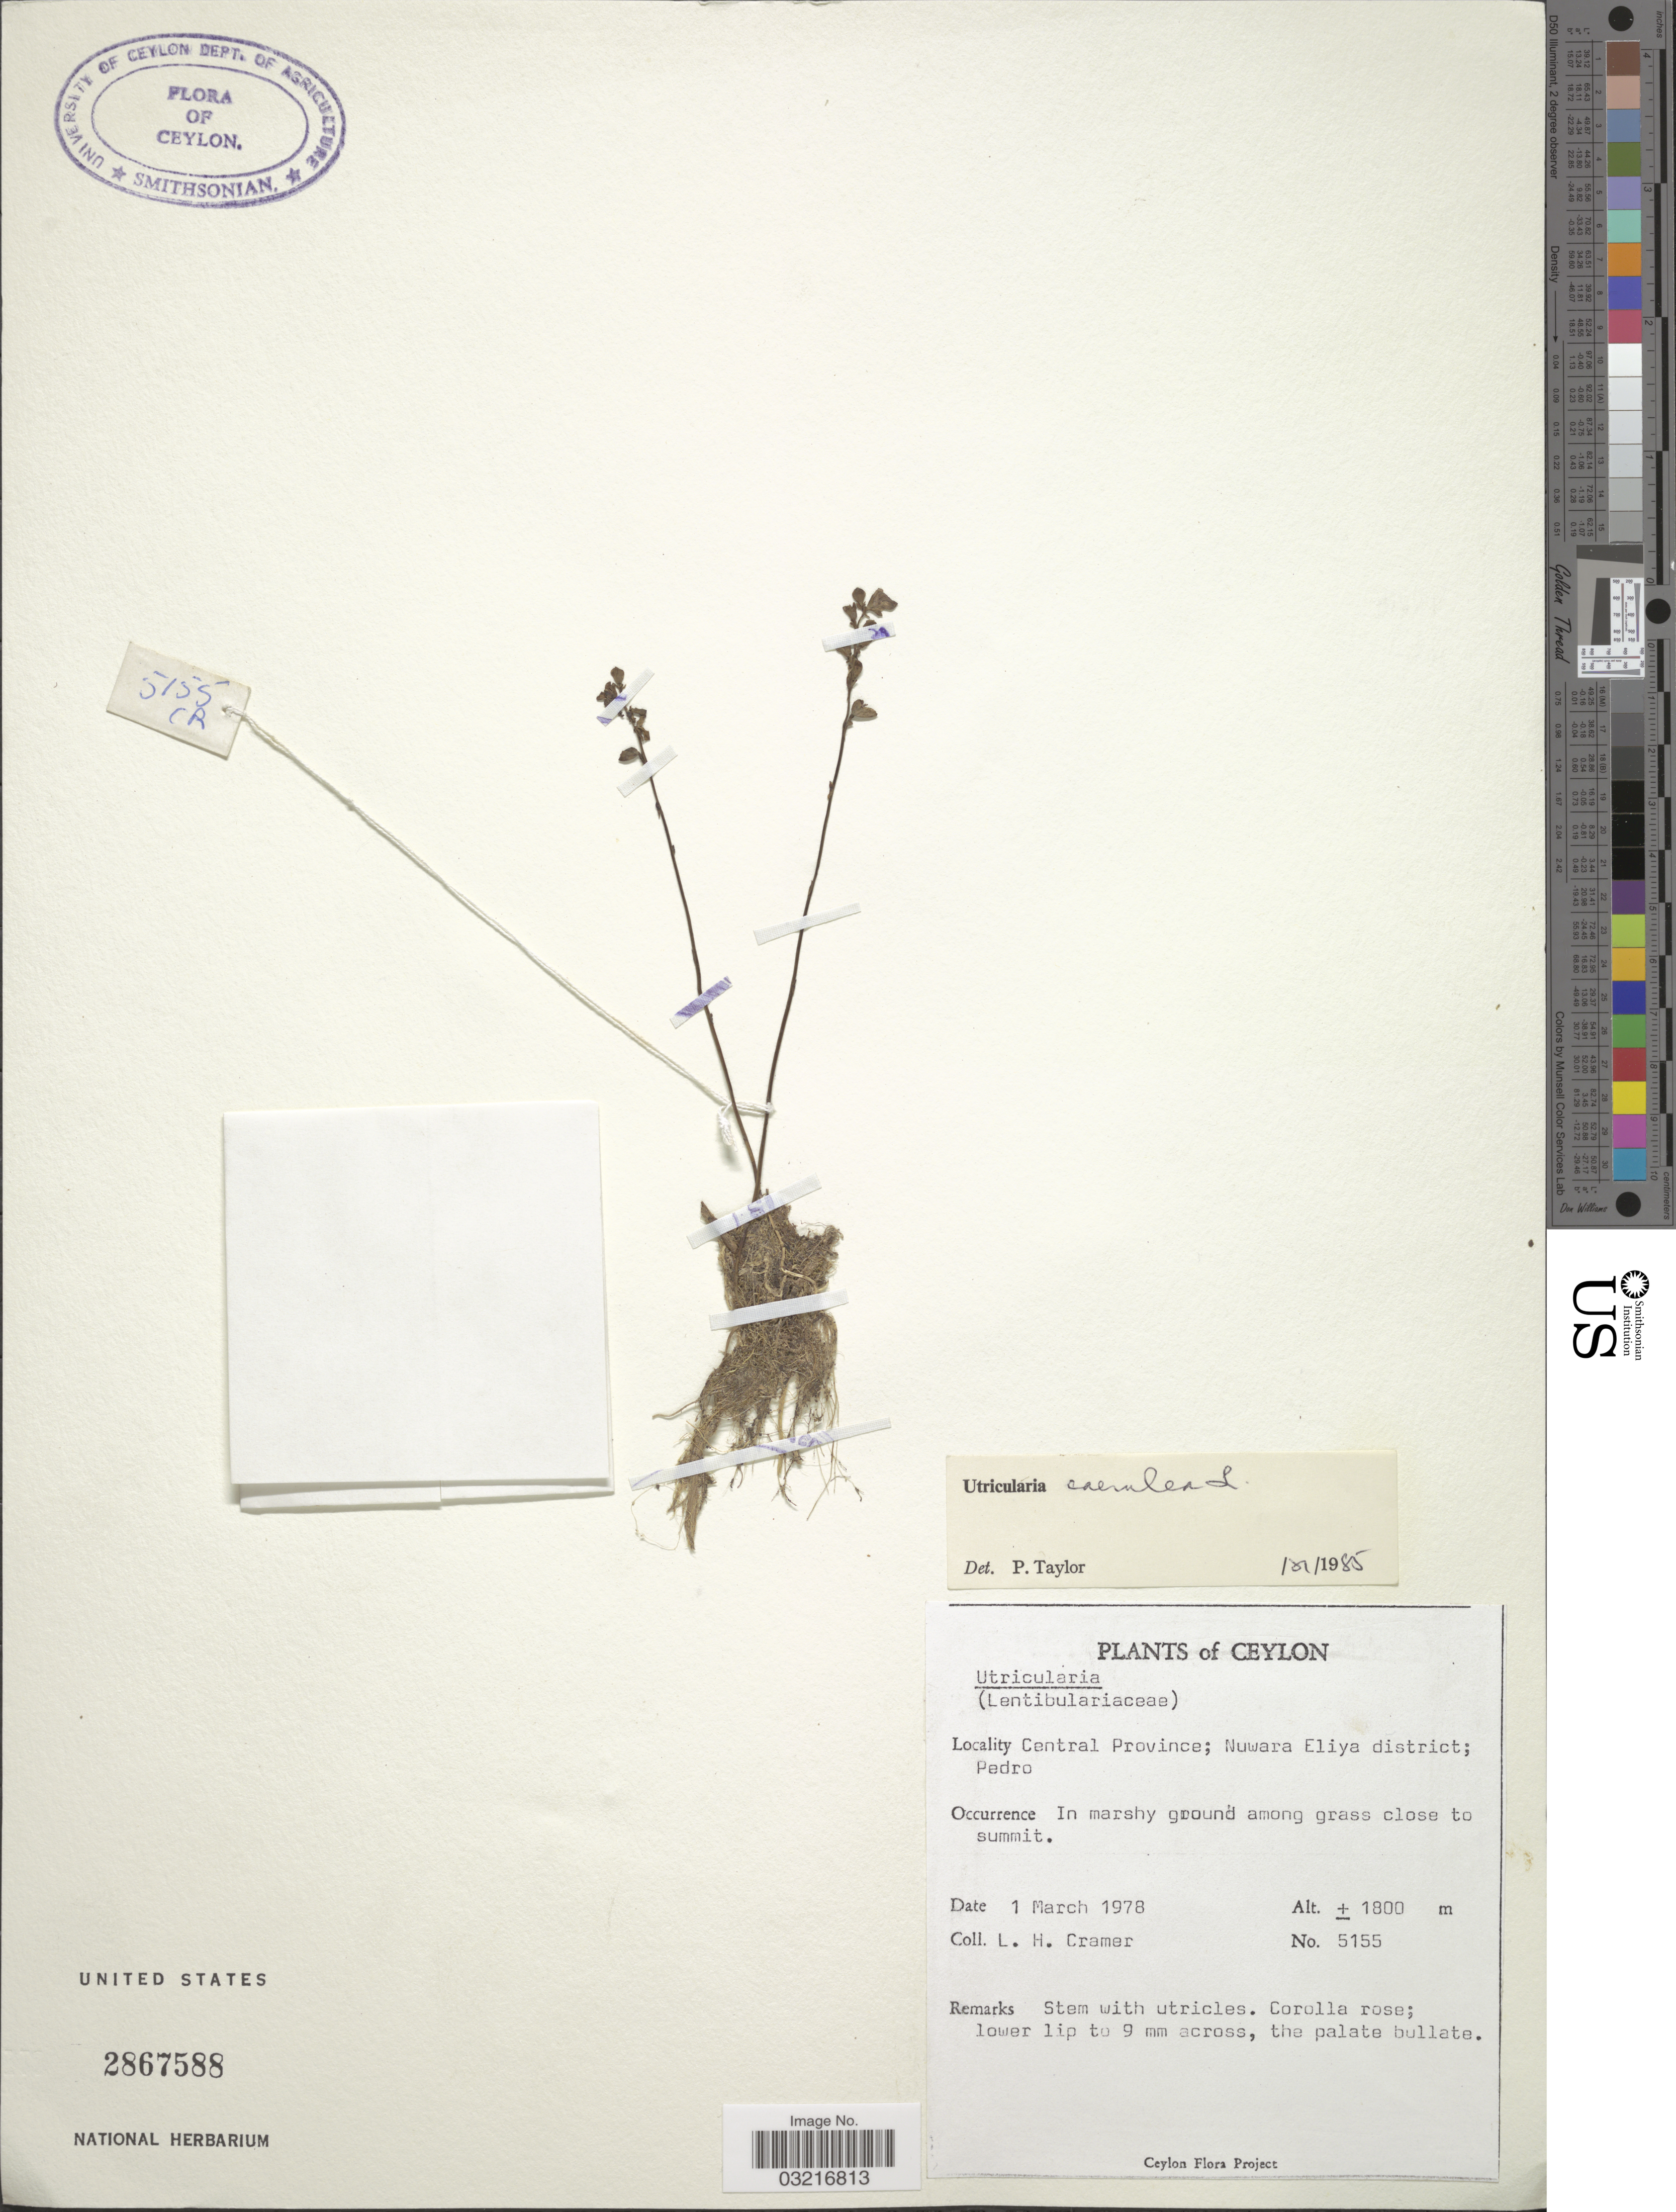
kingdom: Plantae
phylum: Tracheophyta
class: Magnoliopsida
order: Lamiales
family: Lentibulariaceae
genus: Utricularia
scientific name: Utricularia caerulea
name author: L.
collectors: L. H. Cramer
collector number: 5155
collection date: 1978-03-01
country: Sri Lanka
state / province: Central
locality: Ceylon, Nuwara Eliya District; Pedro.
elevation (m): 1800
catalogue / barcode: US 2867588